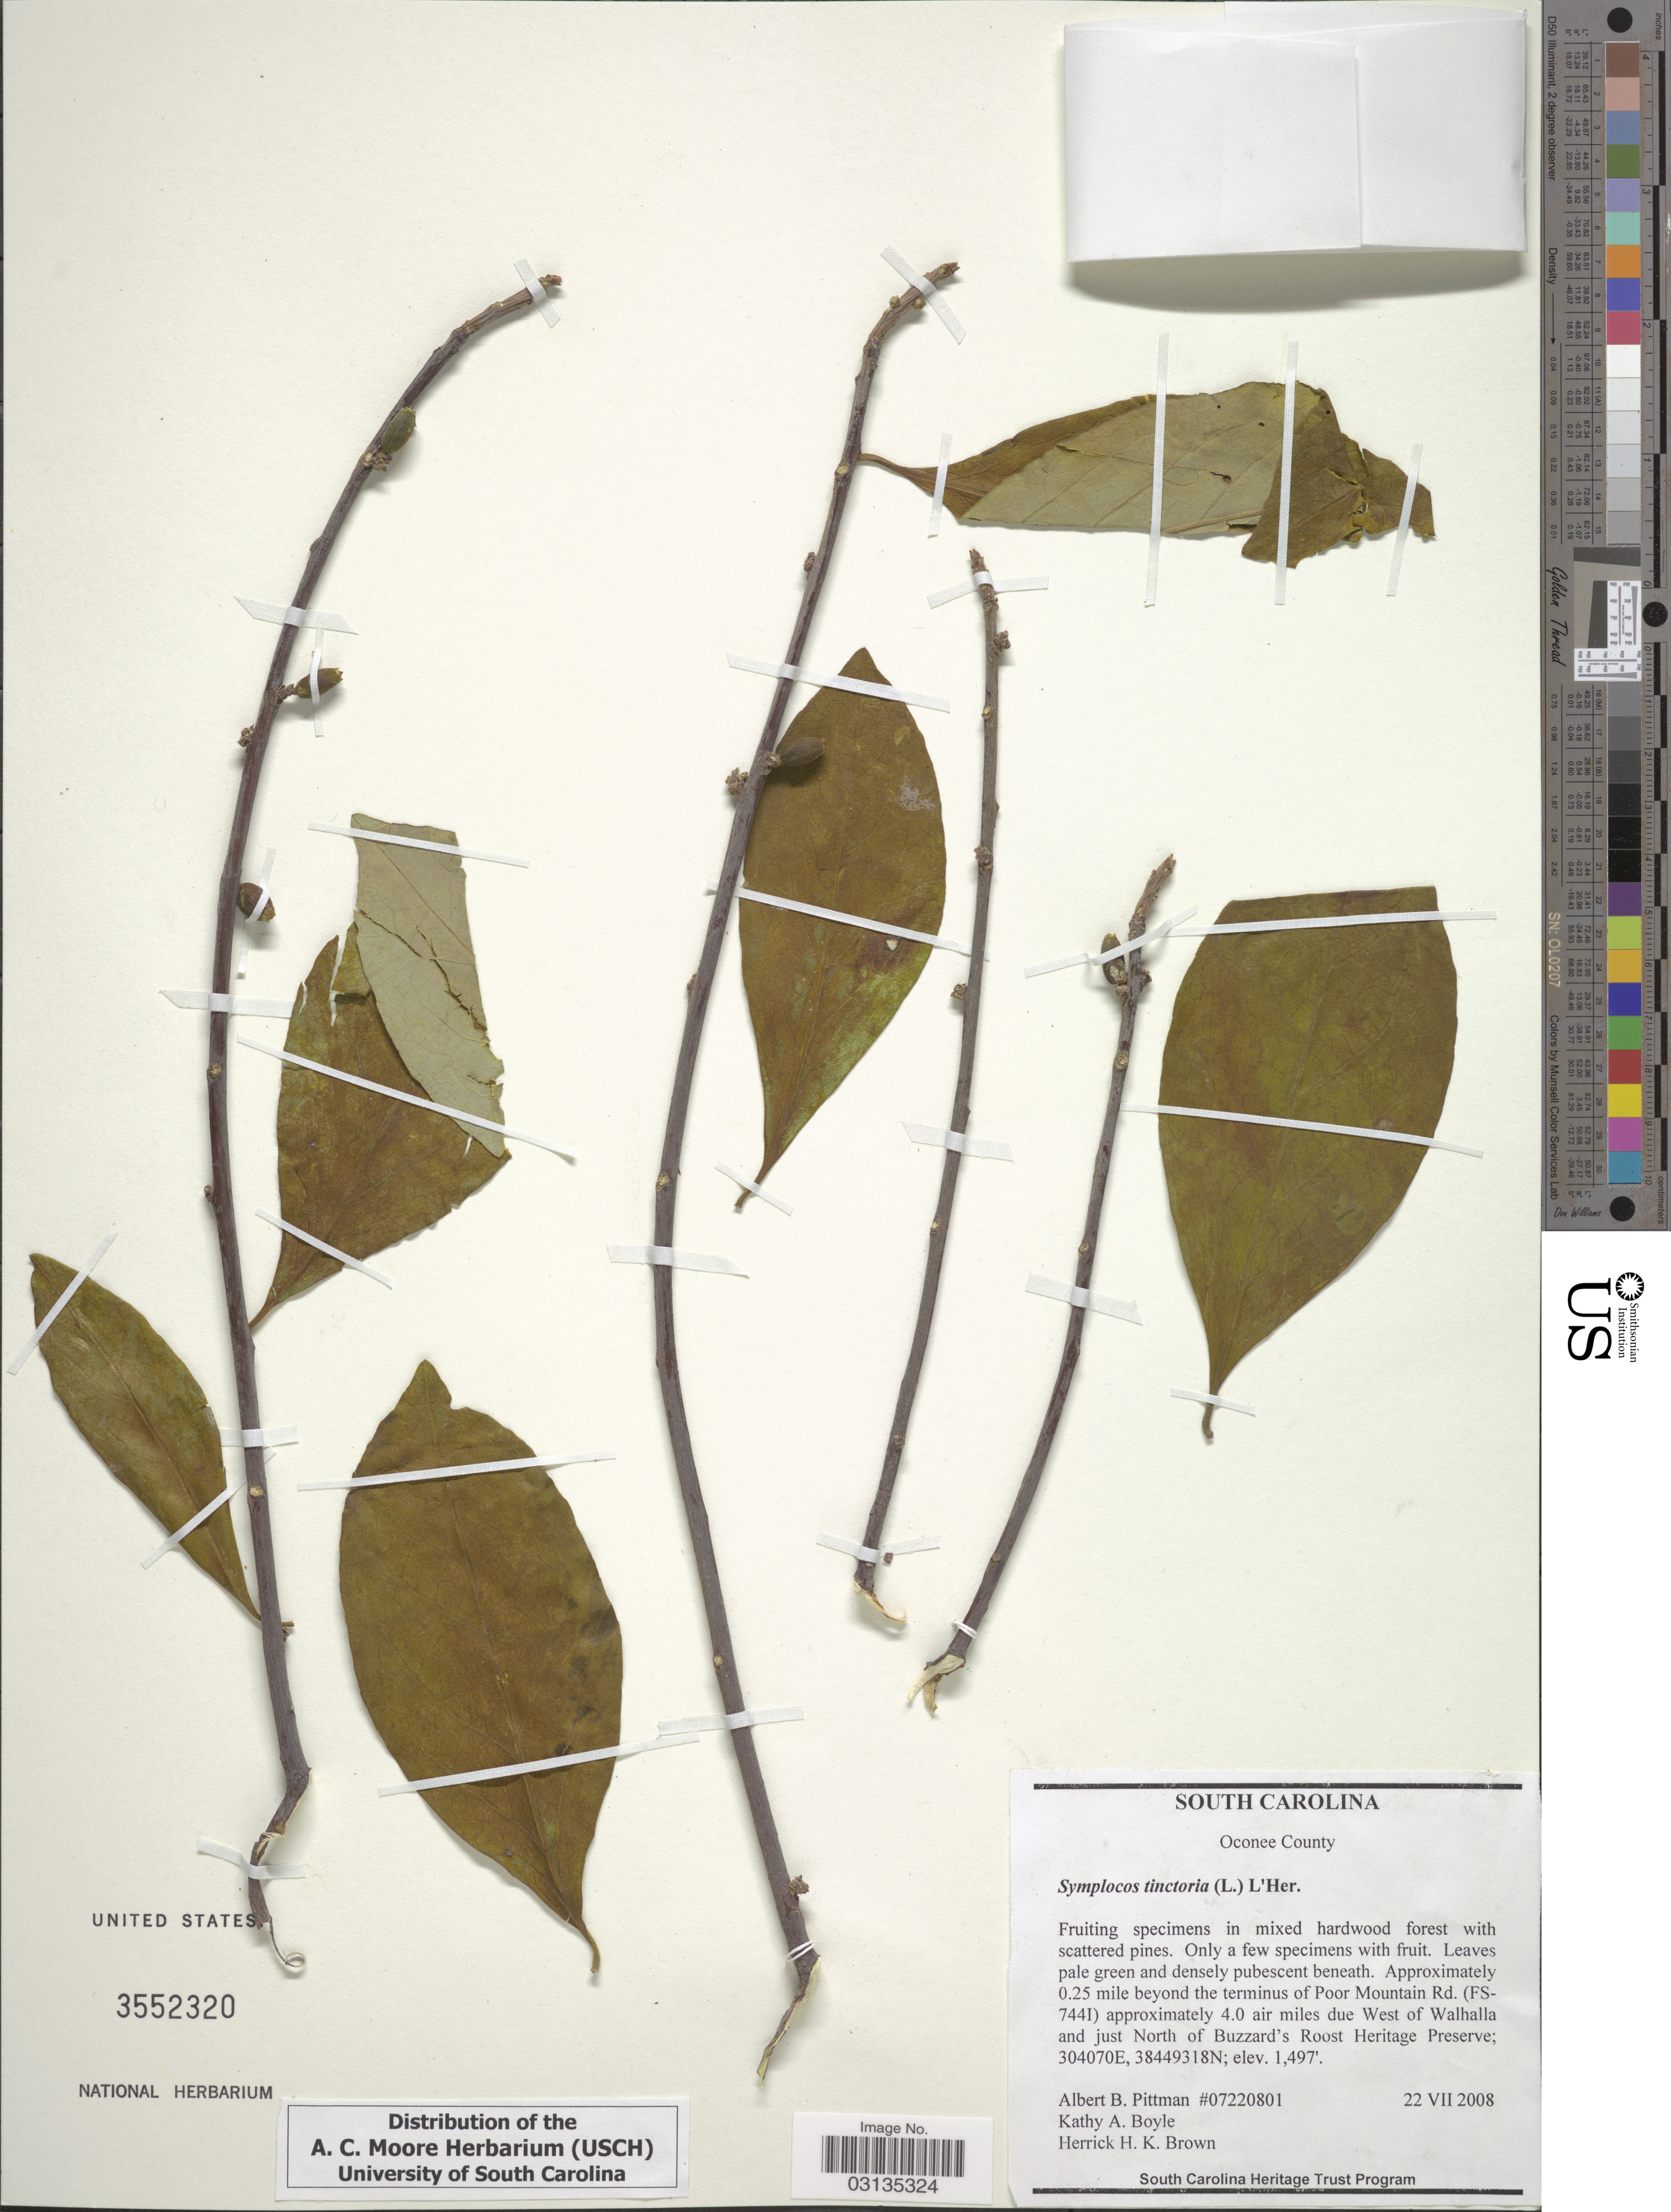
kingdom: Plantae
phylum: Tracheophyta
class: Magnoliopsida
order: Ericales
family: Symplocaceae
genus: Symplocos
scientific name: Symplocos tinctoria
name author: (L.) L'Hér.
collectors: A. B. Pittman, K. A. Boyle & H. H. K. Brown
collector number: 07220801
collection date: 2008-07-22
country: United States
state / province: South Carolina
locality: Oconee County. Approximately 0.25 mile beyond the terminus of Poor Mountain Rd. (FS-7441) approximately 4.0 air miles due West of Walhalla and just North of Buzzard's Roost Heritage Preserve.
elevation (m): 456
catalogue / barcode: US 3552320